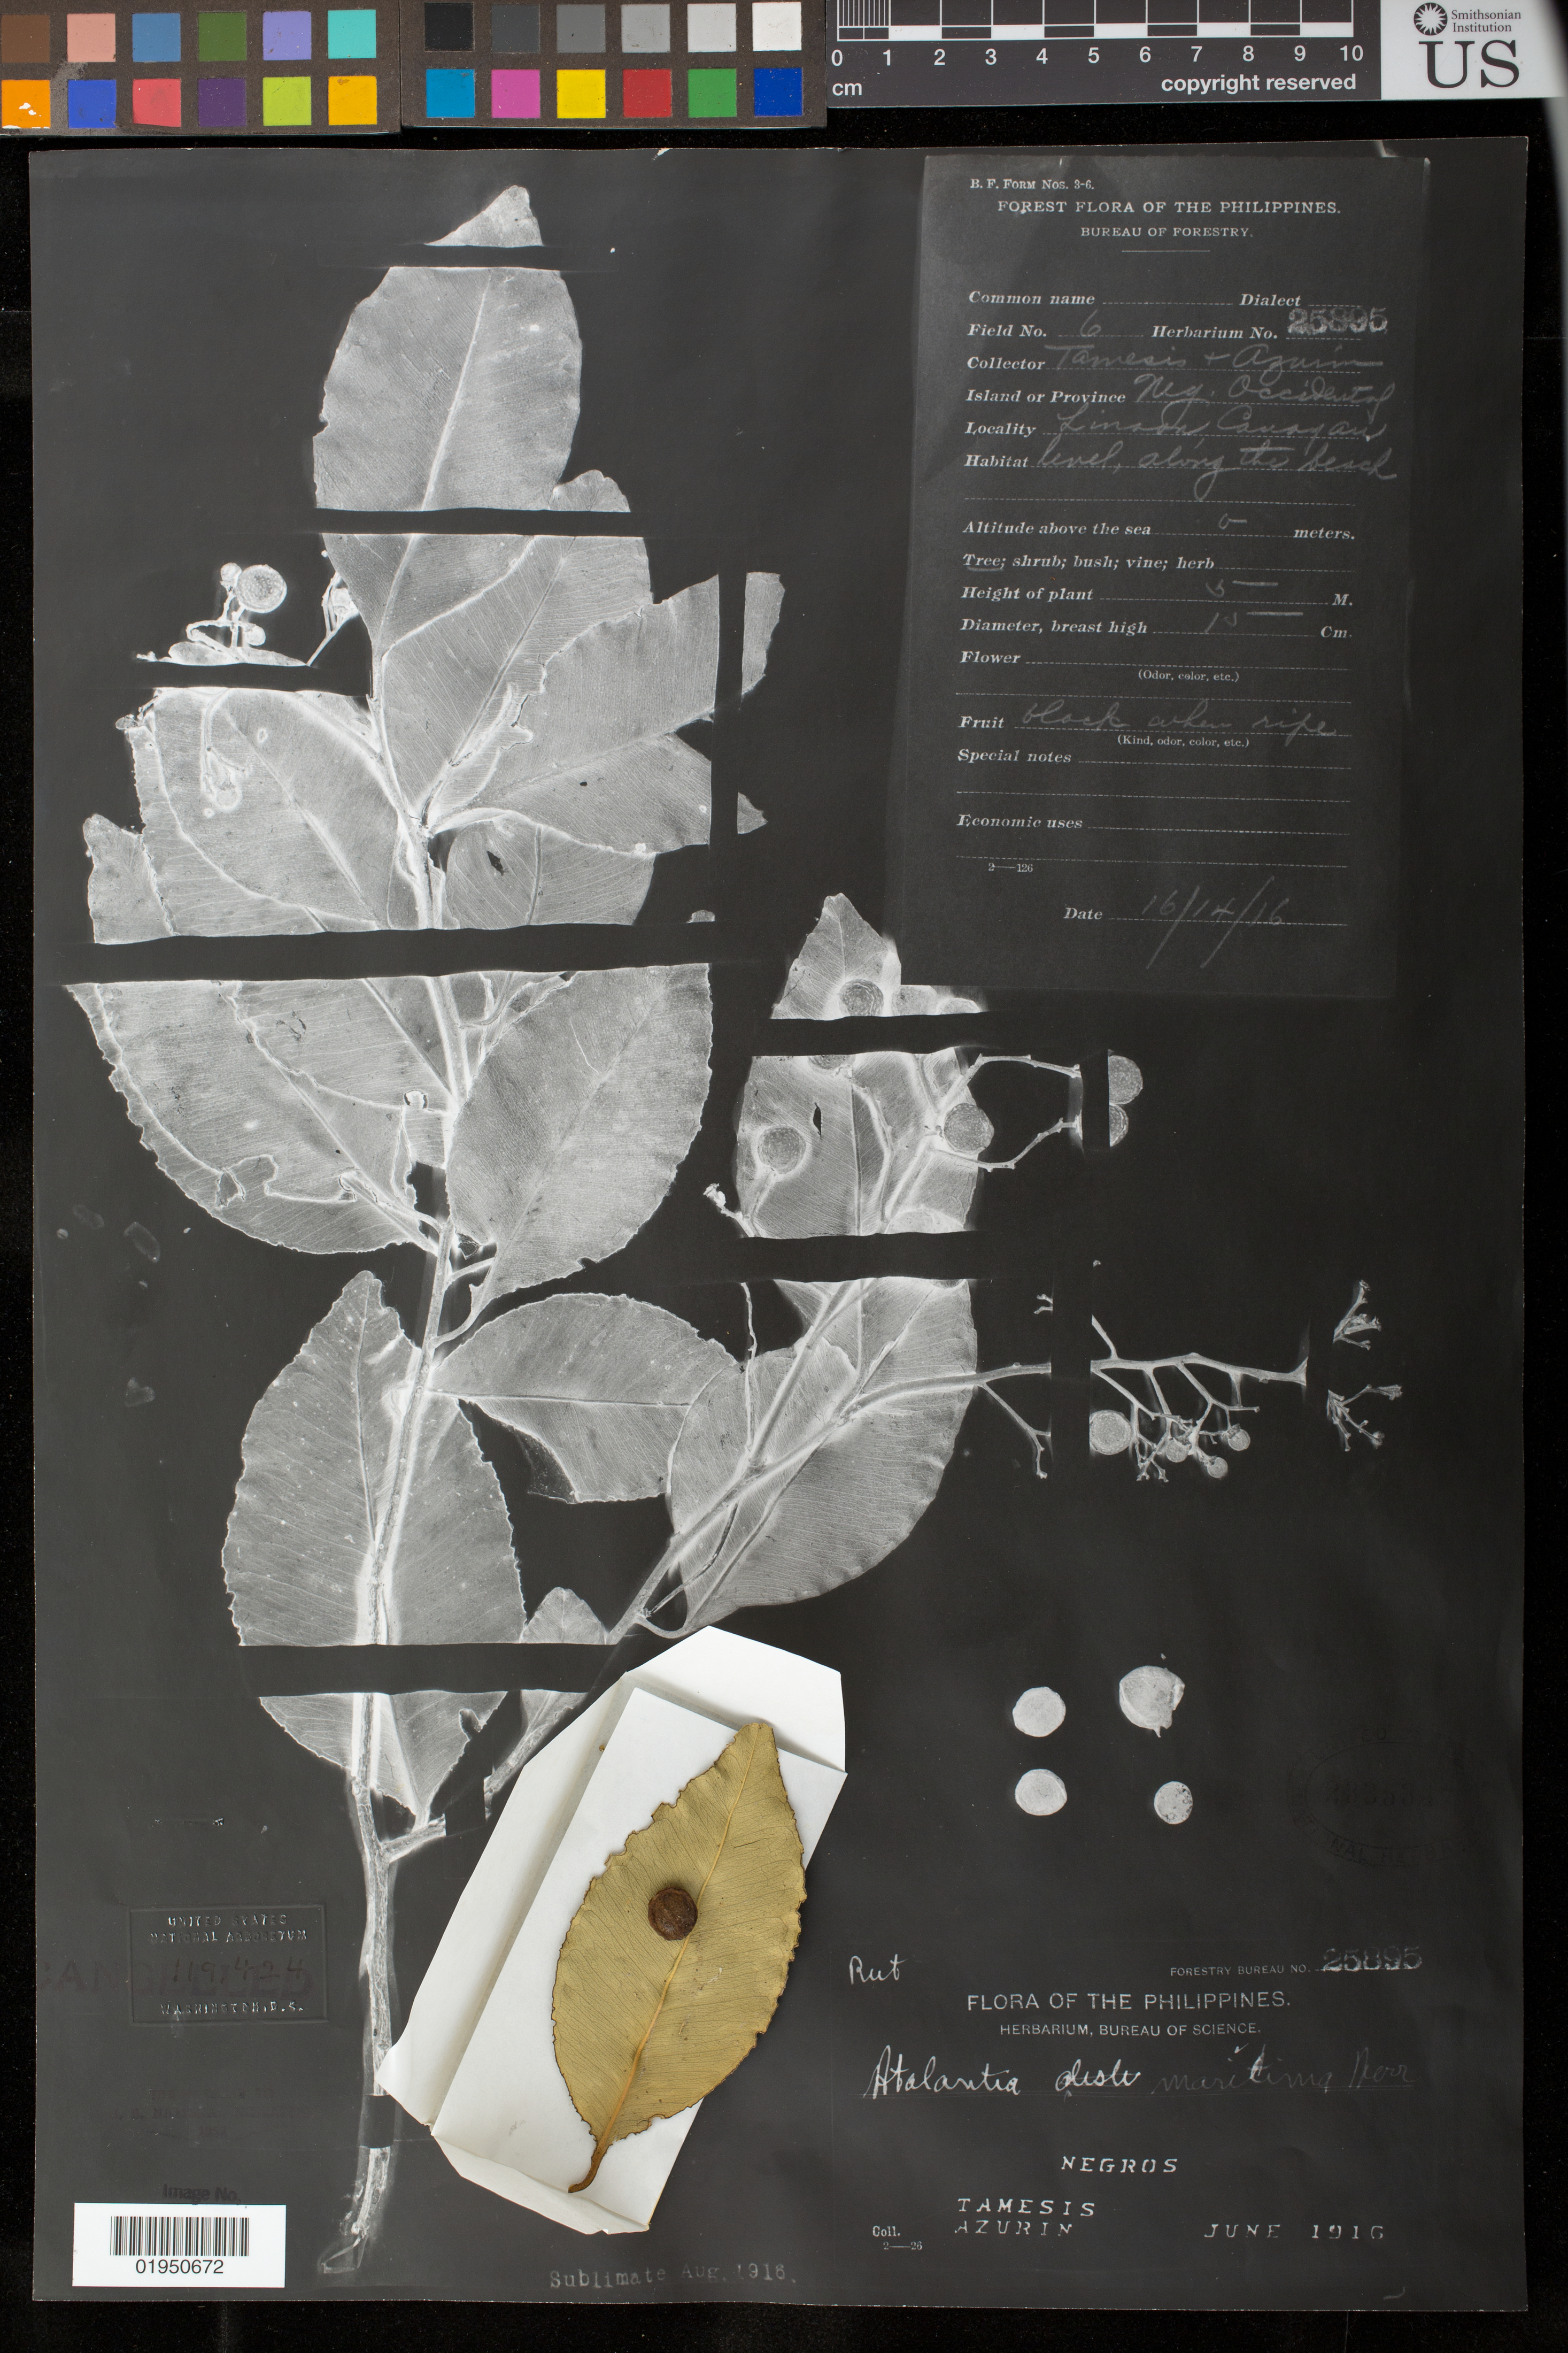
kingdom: Plantae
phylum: Tracheophyta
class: Magnoliopsida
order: Sapindales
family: Rutaceae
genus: Atalantia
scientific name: Atalantia maritima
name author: Merr.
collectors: -. Tamesis & -. Azurin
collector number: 6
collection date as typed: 16/14/16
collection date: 1916-06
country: Philippines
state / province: Western Visayas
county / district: Negros Occidental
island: Negros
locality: Linaon, Cauayan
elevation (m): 5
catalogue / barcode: US 2335347